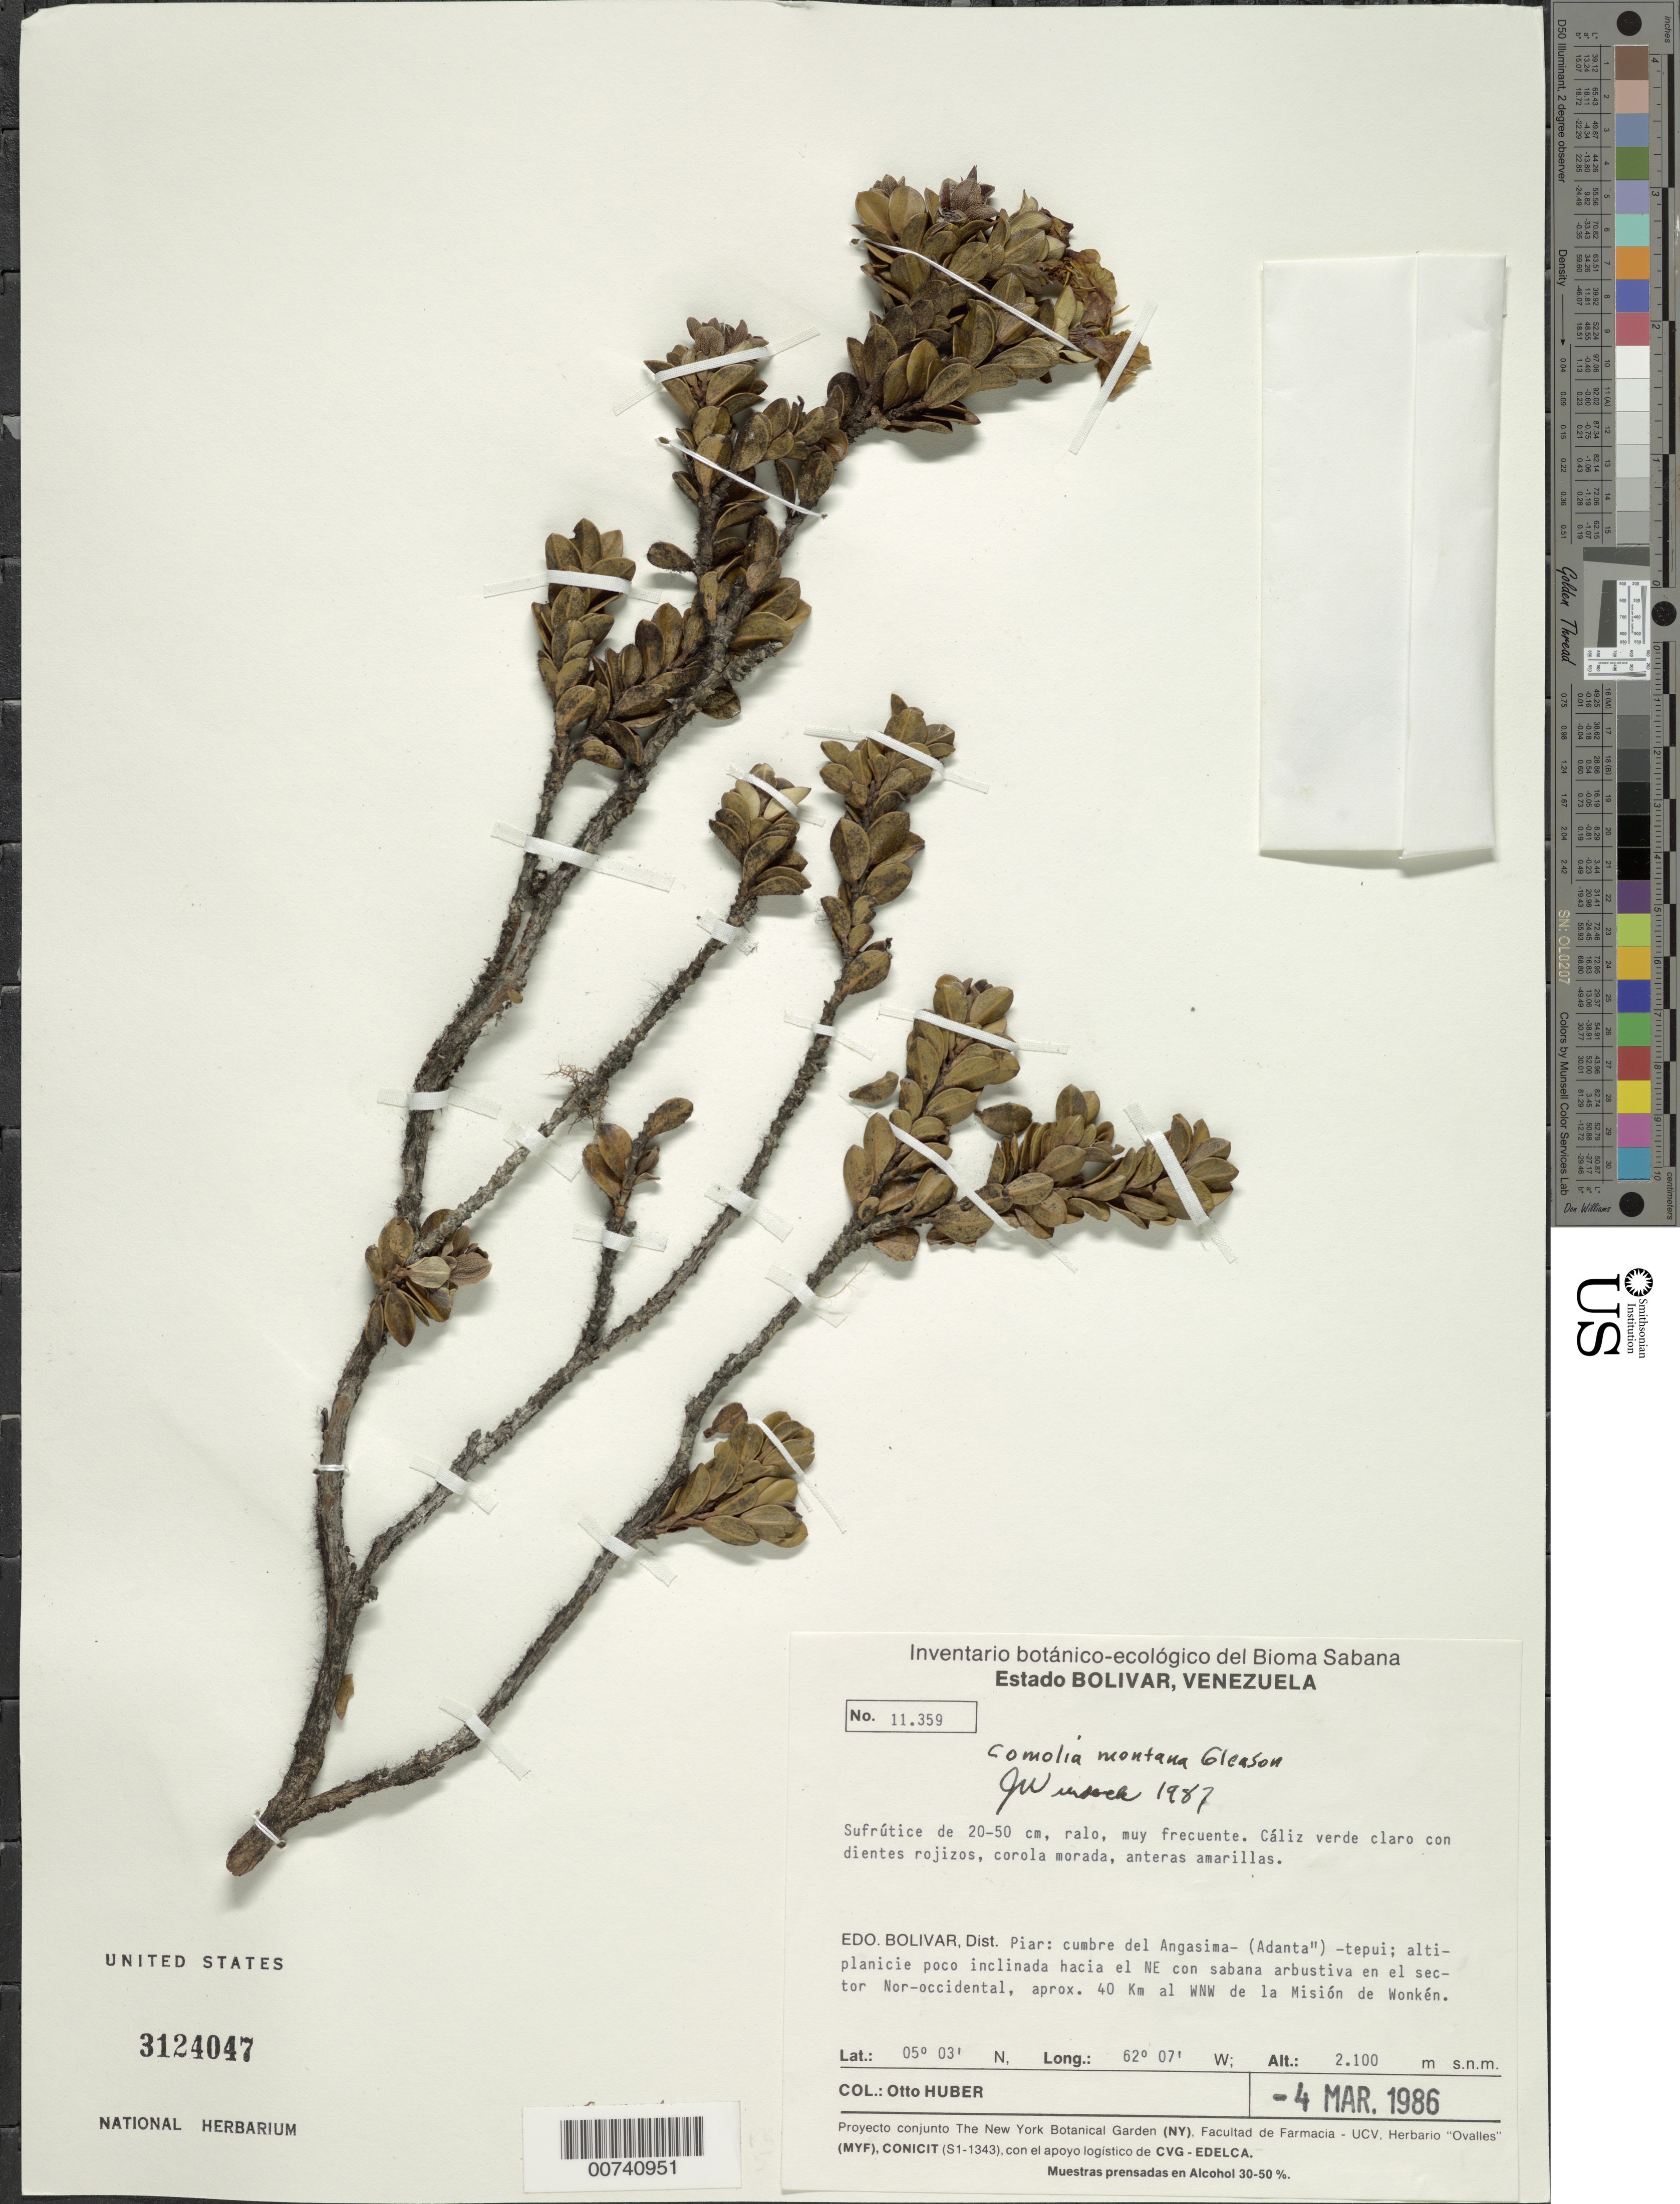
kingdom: Plantae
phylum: Tracheophyta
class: Magnoliopsida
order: Myrtales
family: Melastomataceae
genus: Comoliopsis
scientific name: Comoliopsis montana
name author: (Gleason) M.J. Rocha & P.J.F. Guim.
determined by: Nunes da Silva, Diego, (RB), Jardim Botanico do Rio de Janeiro - Herbario (BRAZIL)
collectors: O. Huber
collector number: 11359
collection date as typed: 4-Mar-86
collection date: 1986-03-04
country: Venezuela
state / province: Bolívar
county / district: Piar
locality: Angasima("Adanta")-tepuí, 40 km WNW de la Misión de Wonkén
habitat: Sabana arbustiva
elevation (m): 2100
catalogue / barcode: US 3124047